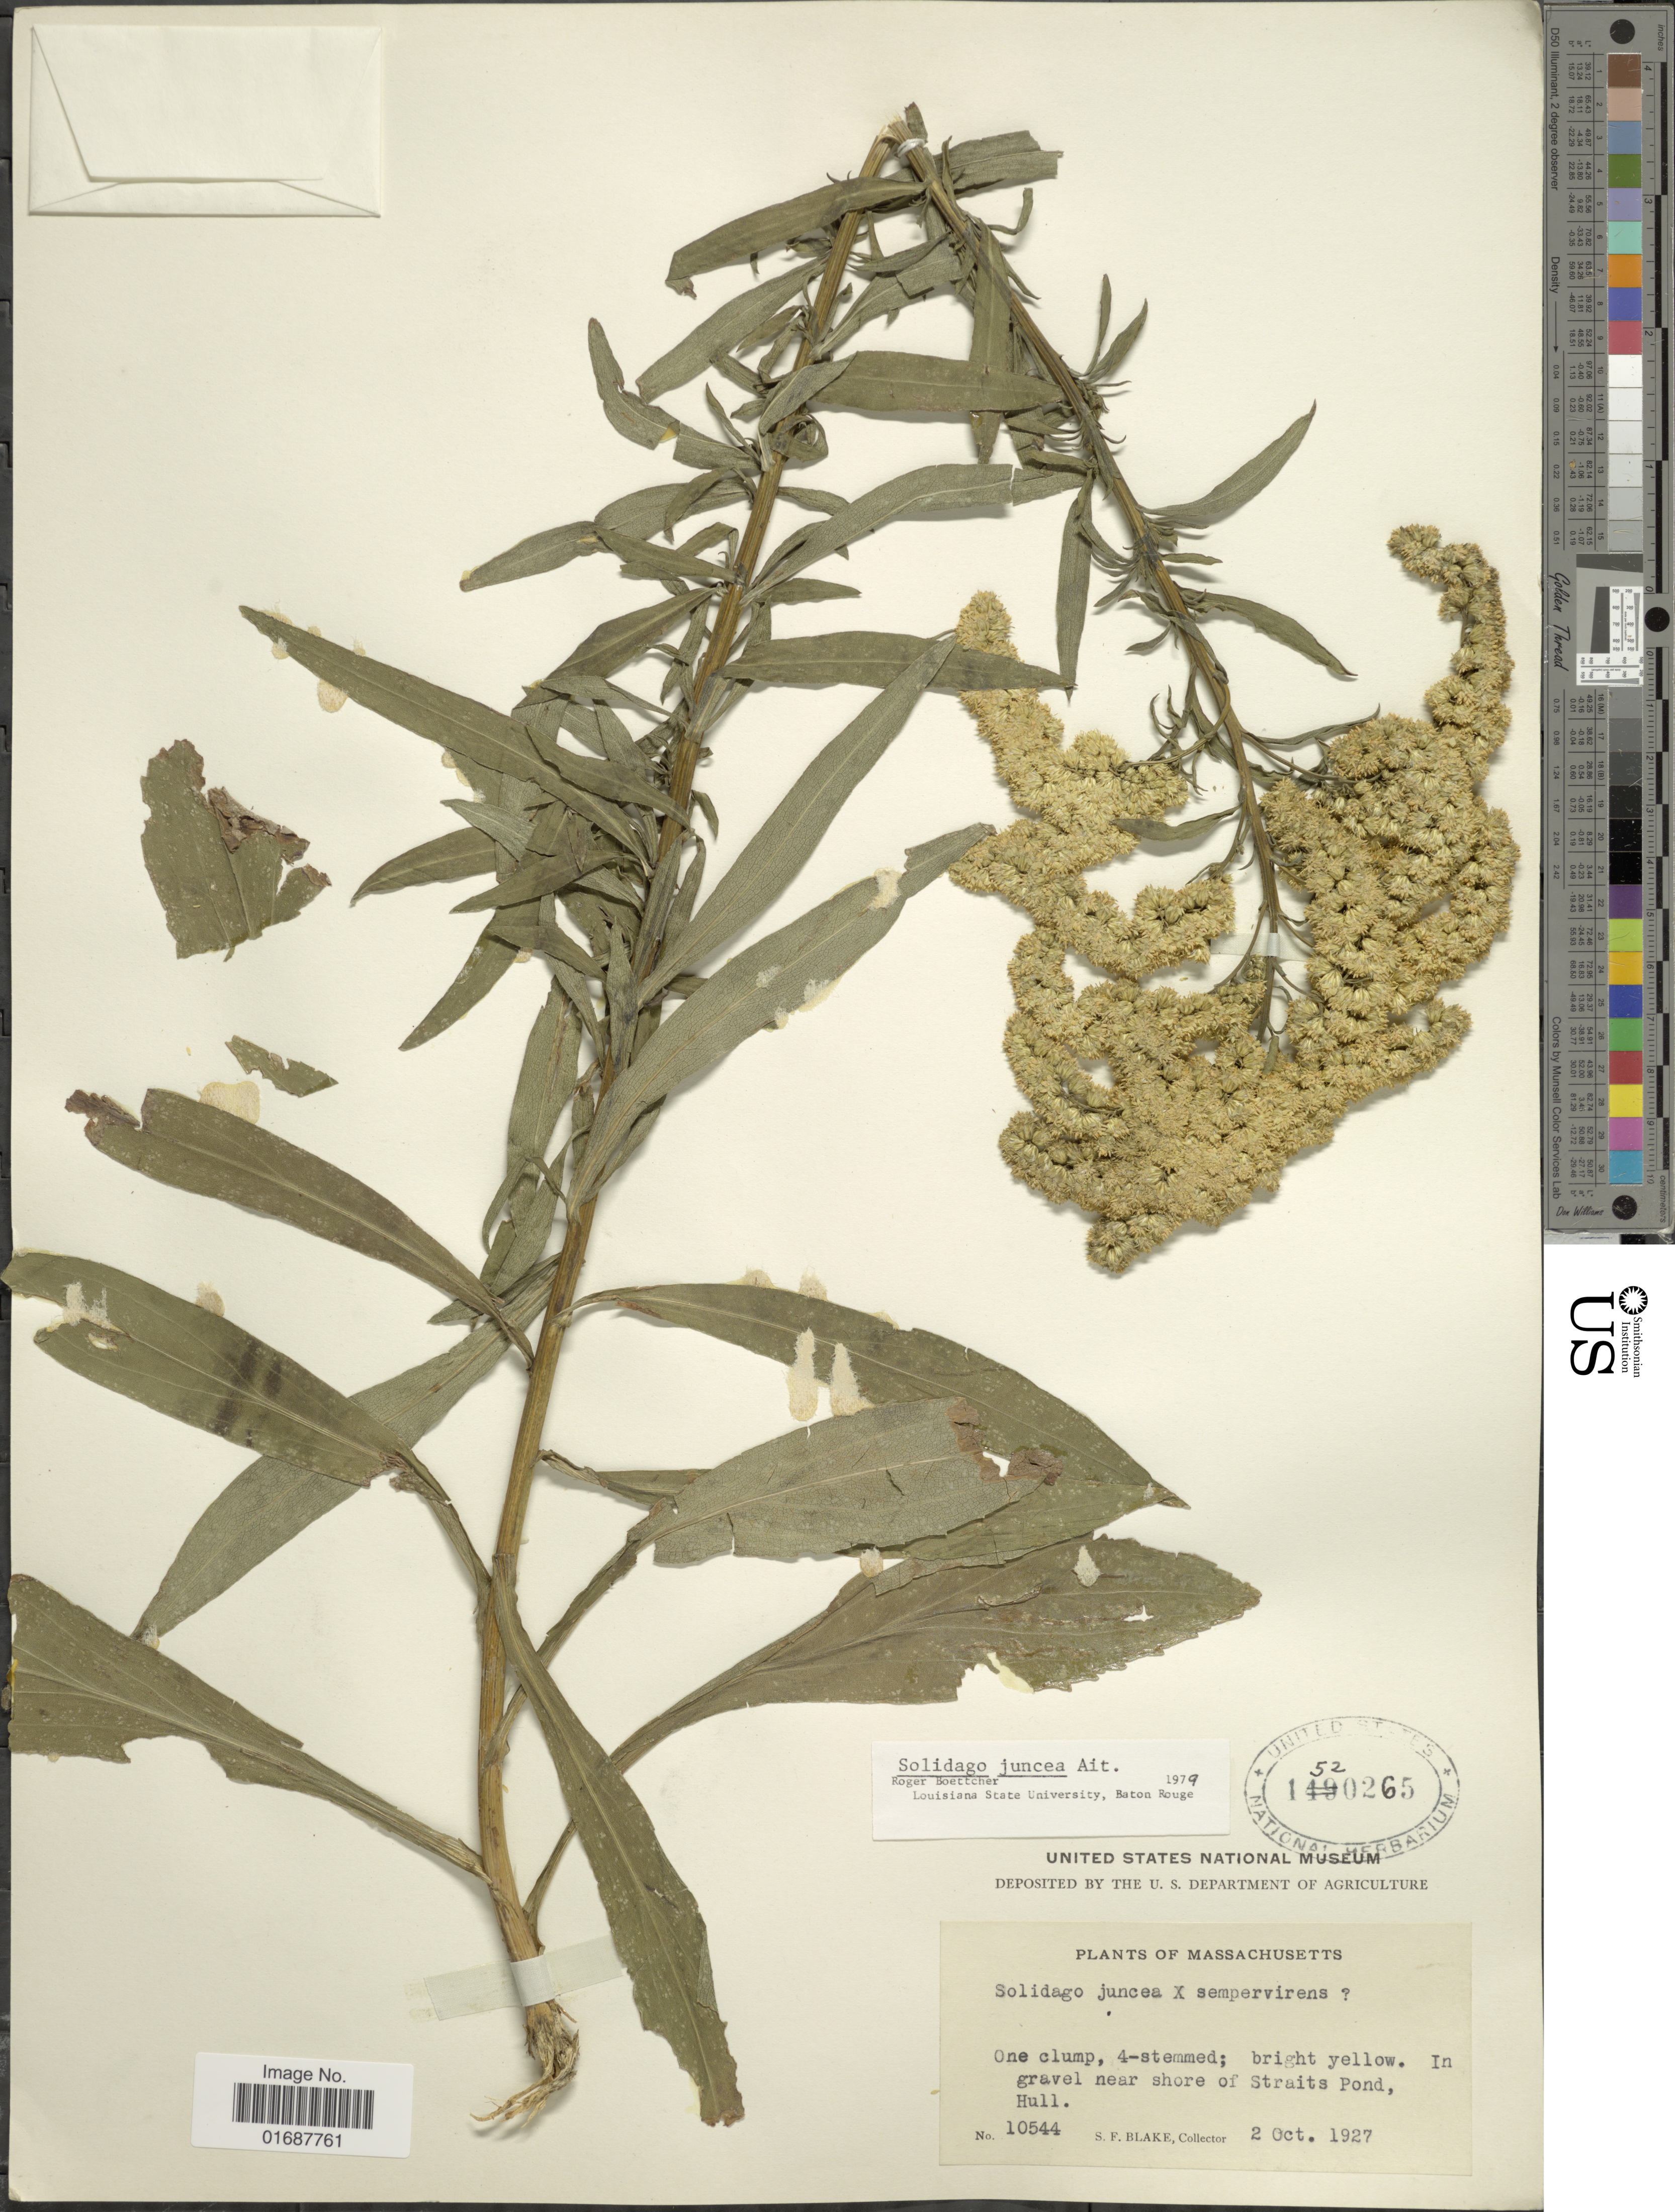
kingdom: Plantae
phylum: Tracheophyta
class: Magnoliopsida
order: Asterales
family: Asteraceae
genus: Solidago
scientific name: Solidago juncea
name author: Aiton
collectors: S. Blake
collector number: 10544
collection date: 1927-10-02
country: United States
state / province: Massachusetts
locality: Near shore of Straits Pond, Hull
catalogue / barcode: US 1520265